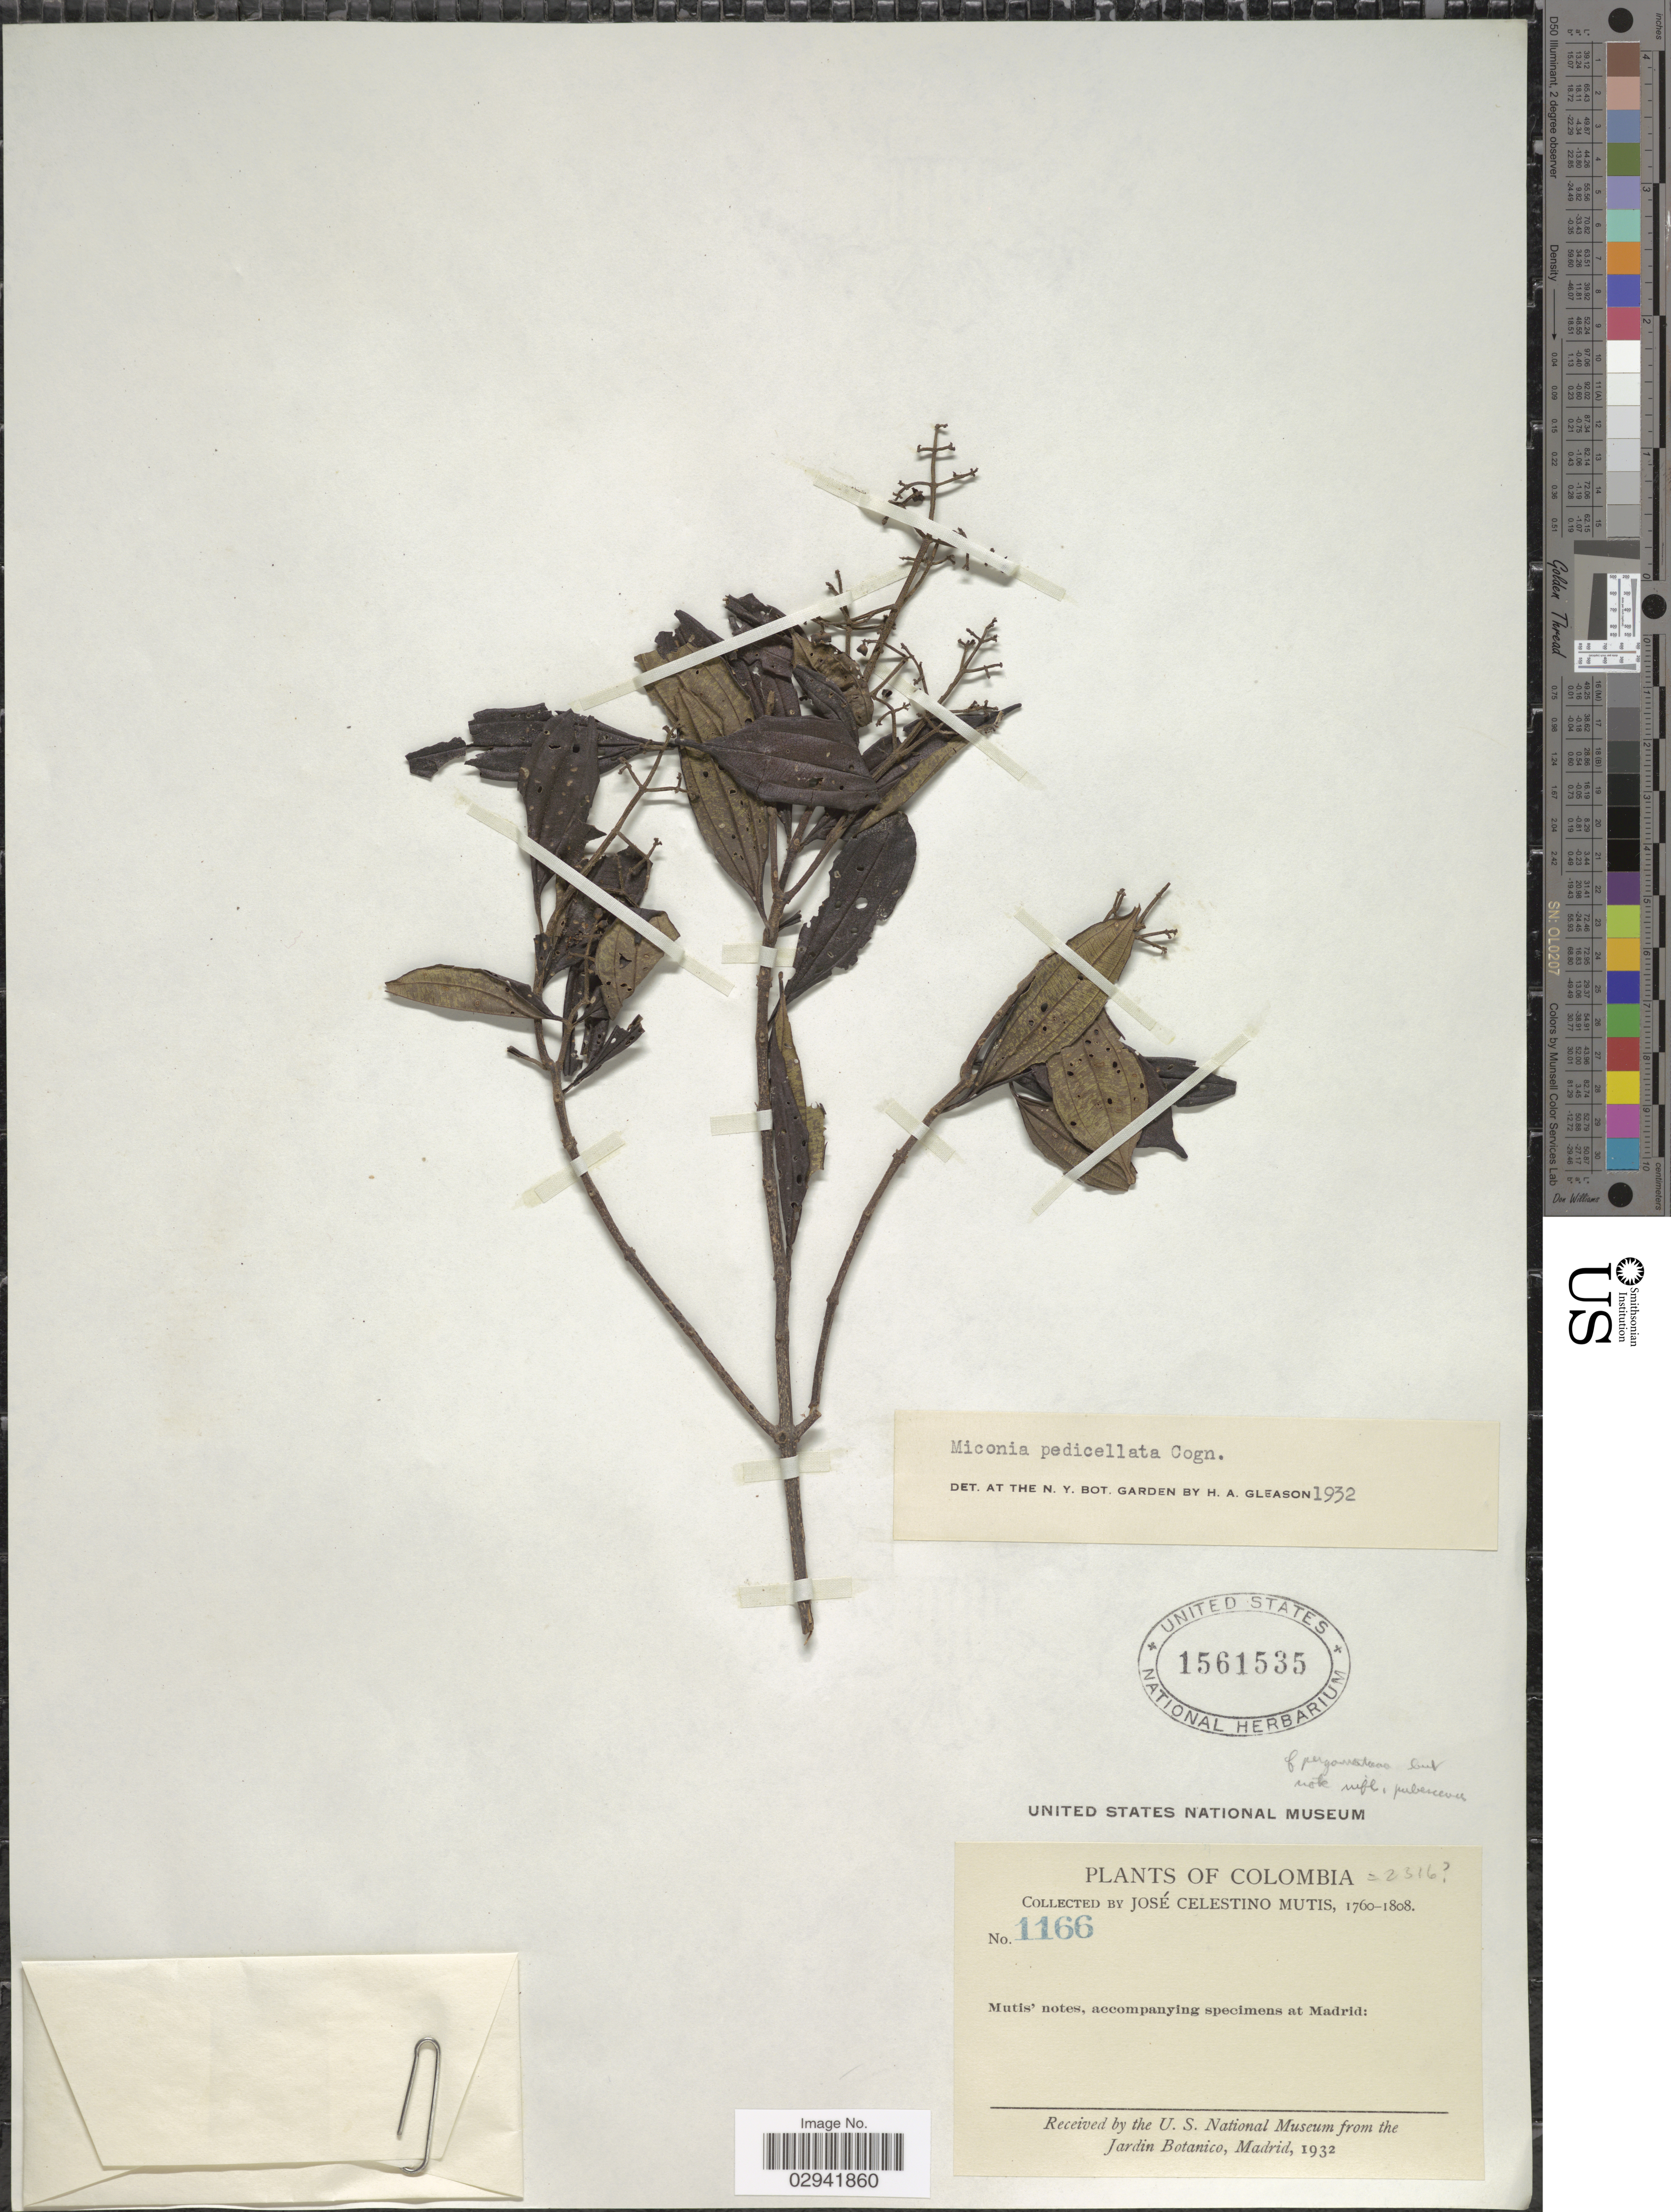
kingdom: Plantae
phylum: Tracheophyta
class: Magnoliopsida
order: Myrtales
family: Melastomataceae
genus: Miconia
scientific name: Miconia pedicellata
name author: Cogn.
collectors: J. C. B. Mutis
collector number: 1166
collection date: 1760/1808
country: Colombia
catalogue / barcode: US 1561535